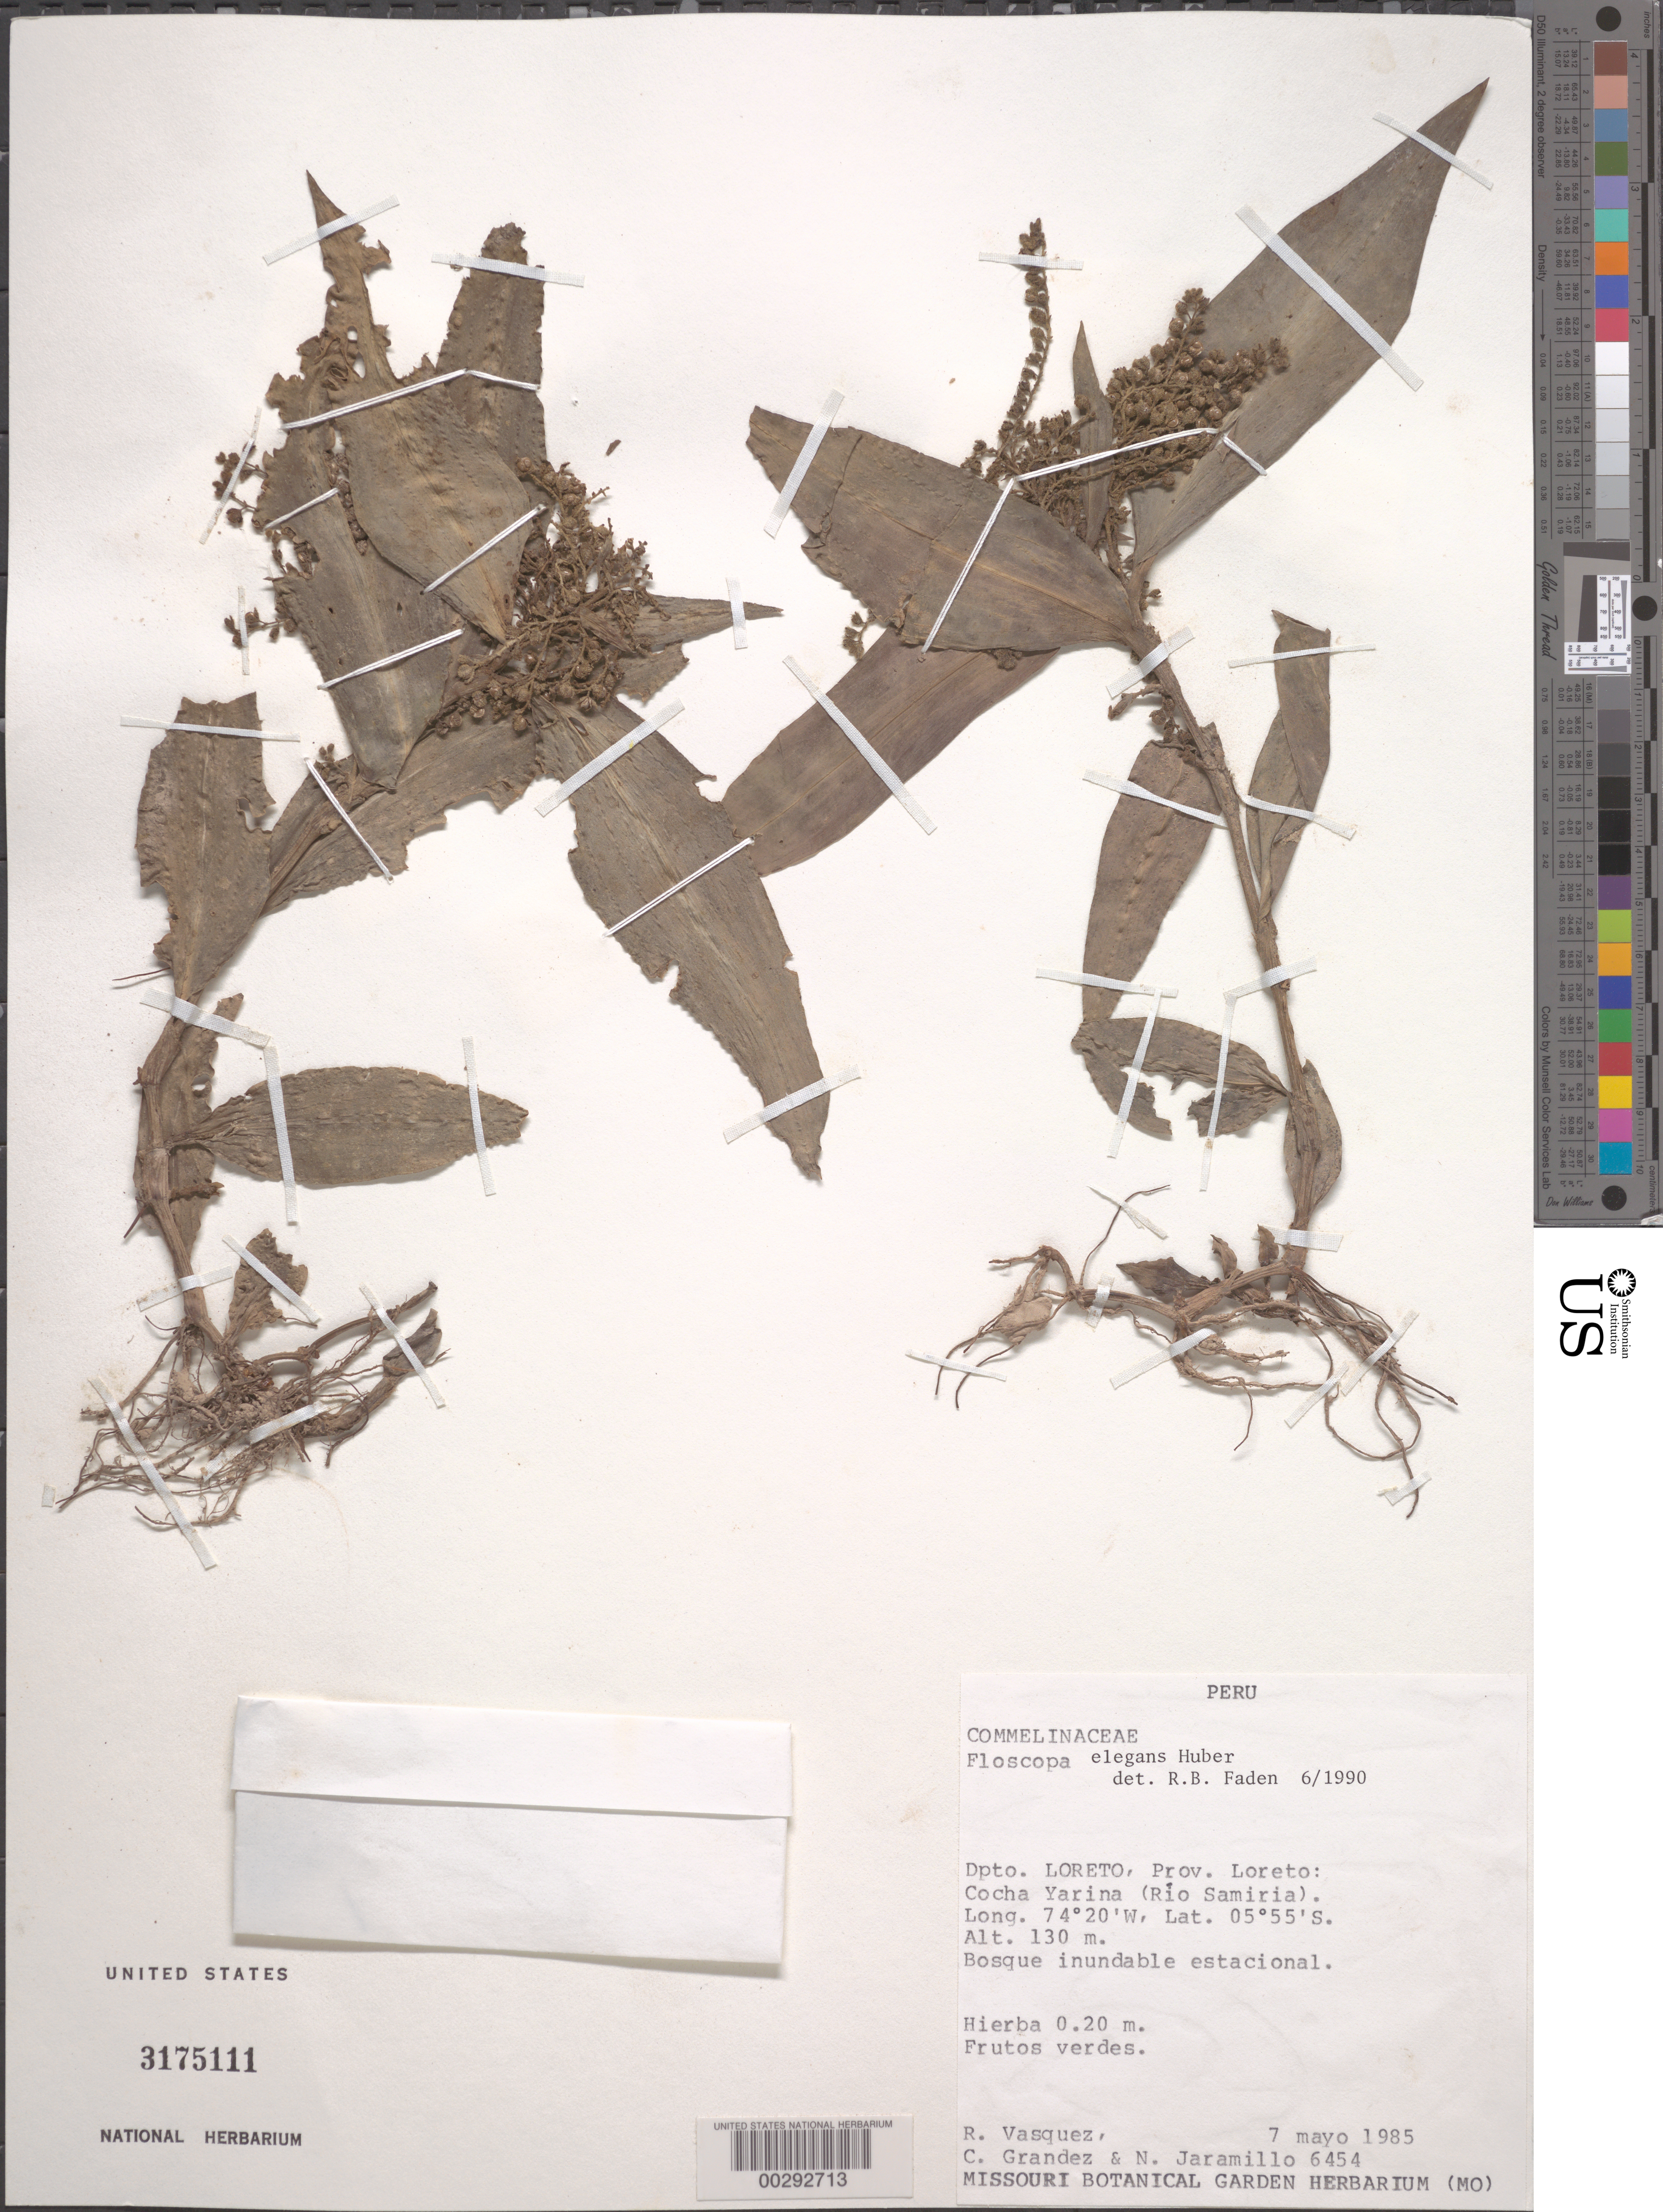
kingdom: Plantae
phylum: Tracheophyta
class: Liliopsida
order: Commelinales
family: Commelinaceae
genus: Floscopa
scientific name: Floscopa elegans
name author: Huber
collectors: R. Vasquez, C. Grández & N. Jaramillo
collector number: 6454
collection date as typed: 07 May 1985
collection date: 1985-05-07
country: Peru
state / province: Loreto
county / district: Loreto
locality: Cocha yarina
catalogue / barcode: US 3175111